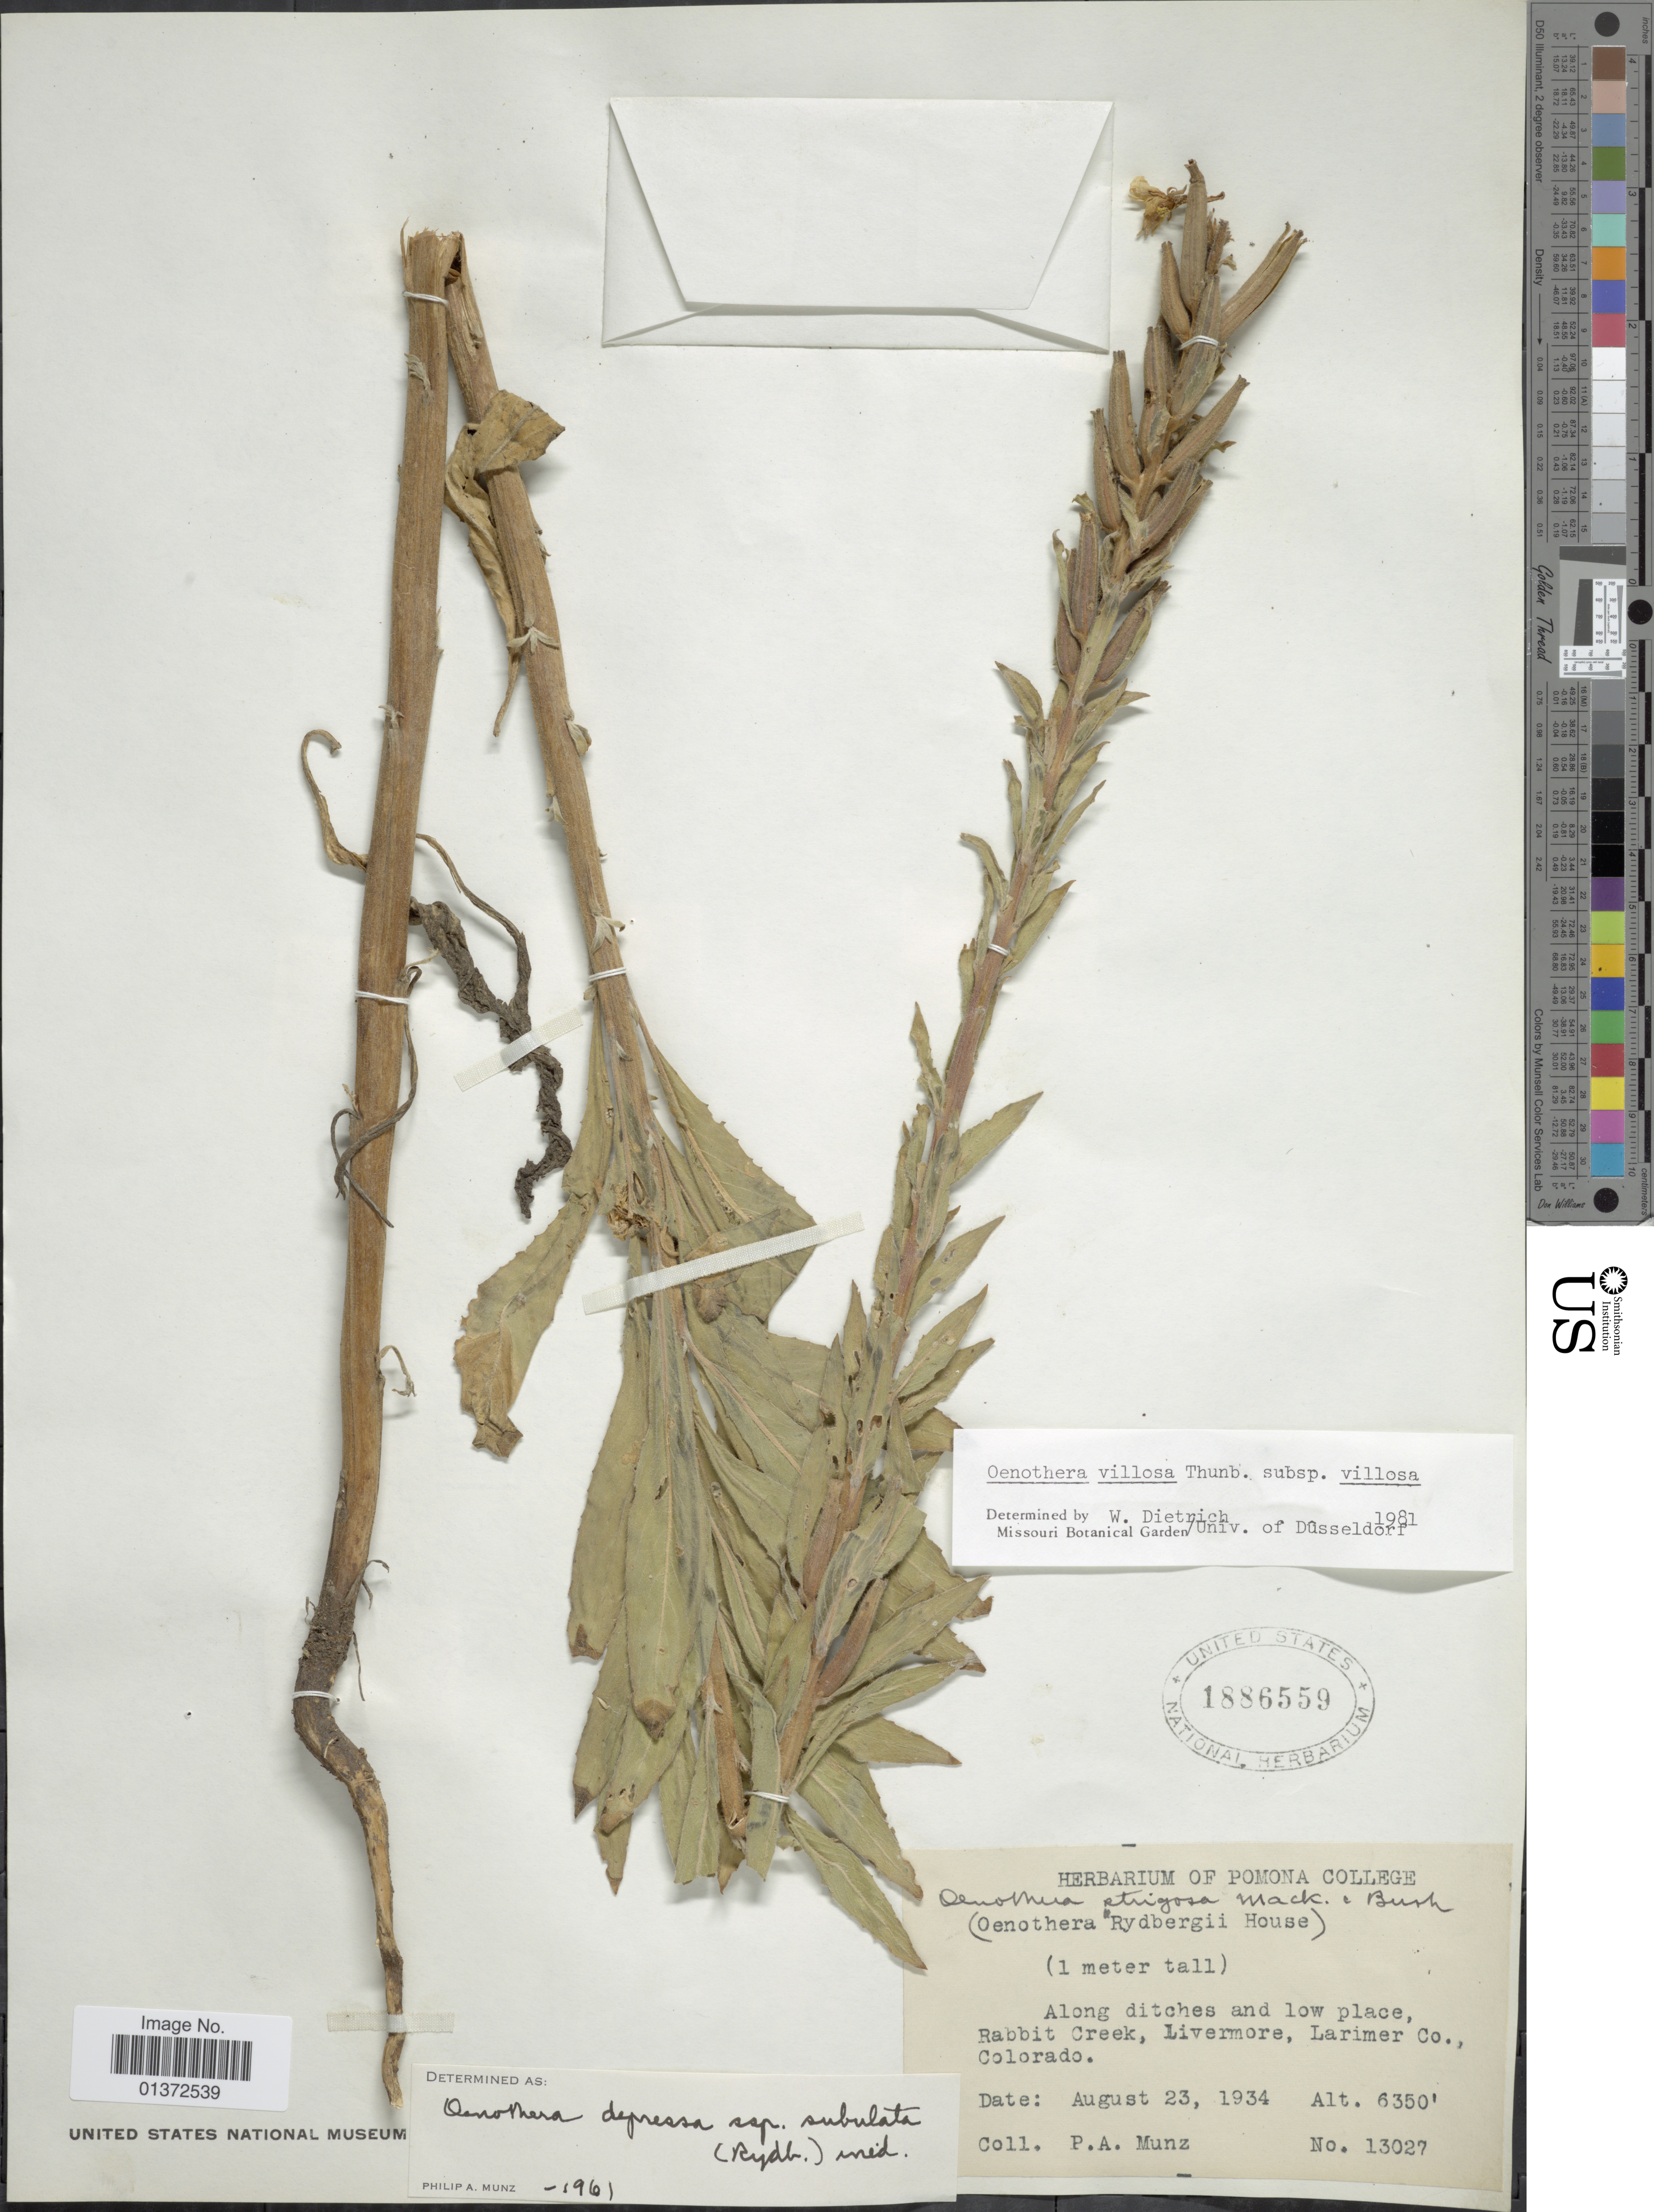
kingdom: Plantae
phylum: Tracheophyta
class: Magnoliopsida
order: Myrtales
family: Onagraceae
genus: Oenothera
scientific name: Oenothera villosa subsp. villosa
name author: Thunb.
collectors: P. A. Munz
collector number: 13027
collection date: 1934-08-23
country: United States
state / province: Colorado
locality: Rabbit Creek, Livermore, Larimer Co.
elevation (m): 1935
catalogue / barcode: US 1886559